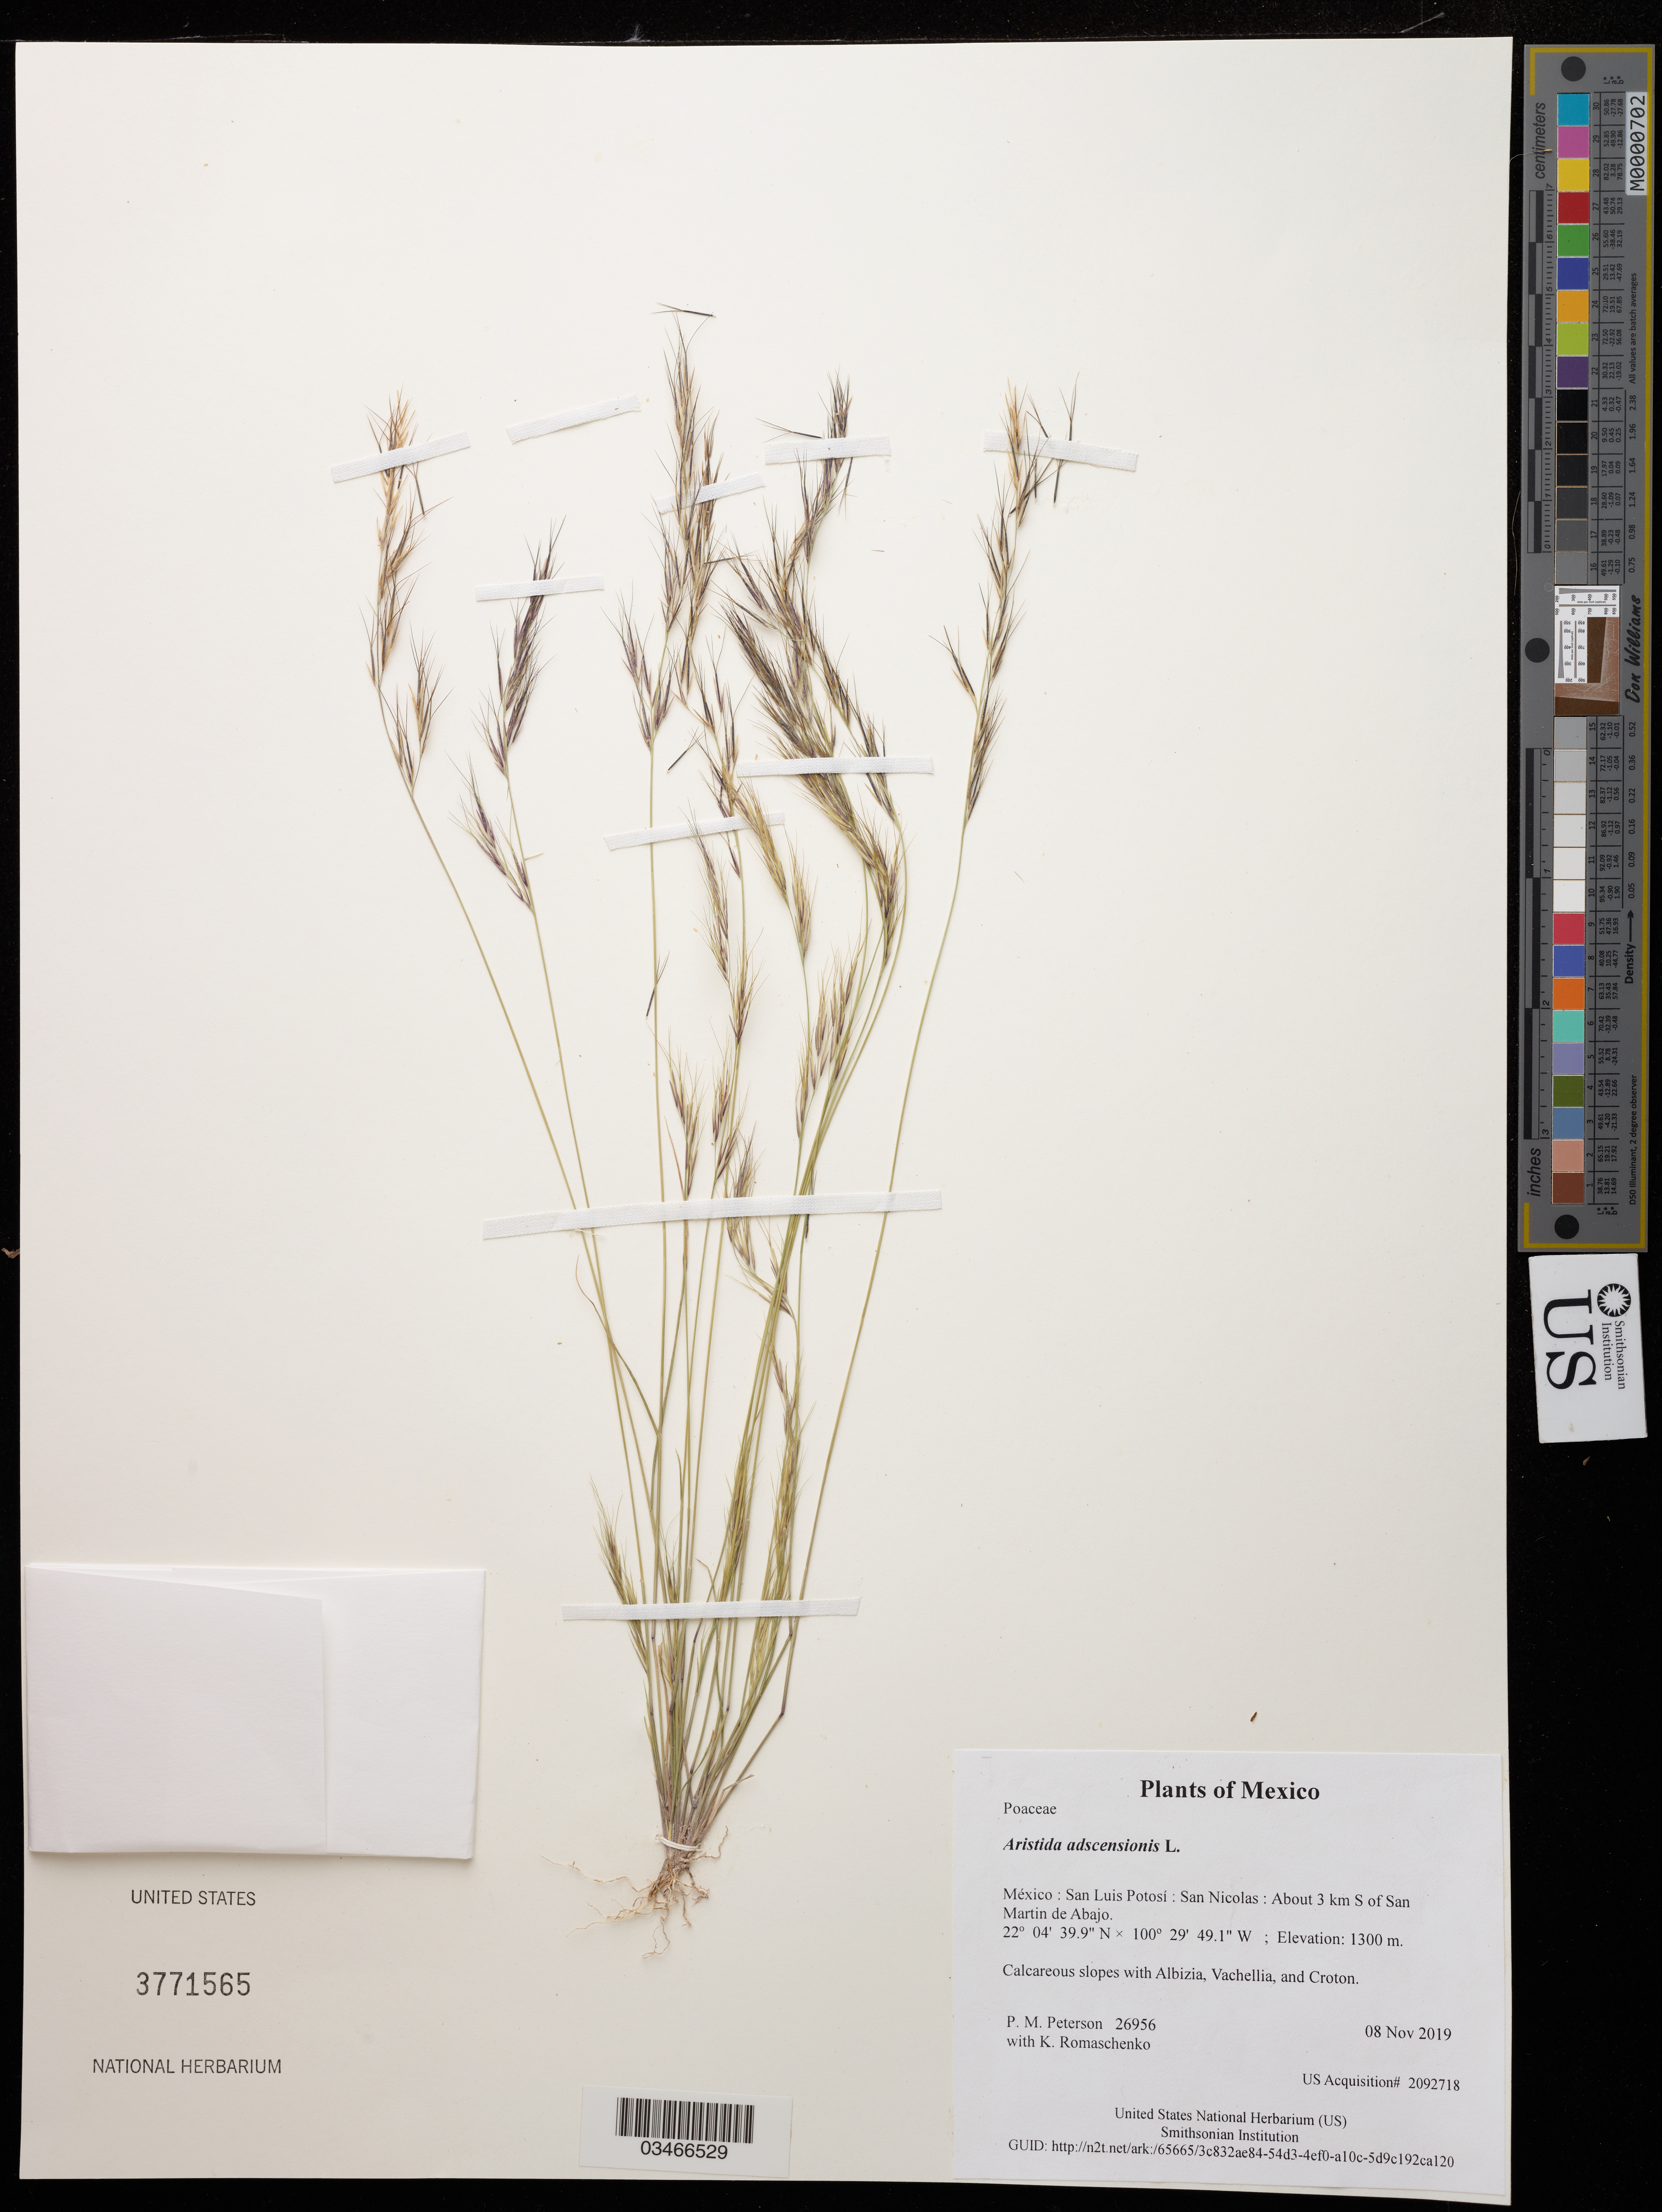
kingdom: Plantae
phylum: Tracheophyta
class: Liliopsida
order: Poales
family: Poaceae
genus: Aristida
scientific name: Aristida adscensionis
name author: L.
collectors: P. M. Peterson & K. Romaschenko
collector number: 26956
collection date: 2019-11-08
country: México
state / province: San Luis Potosí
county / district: San Nicolas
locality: About 3 km S of San Martin de Abajo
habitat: Calcareous slopes with Albizia, Vachellia, and Croton.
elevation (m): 1300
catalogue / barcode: US 3771565